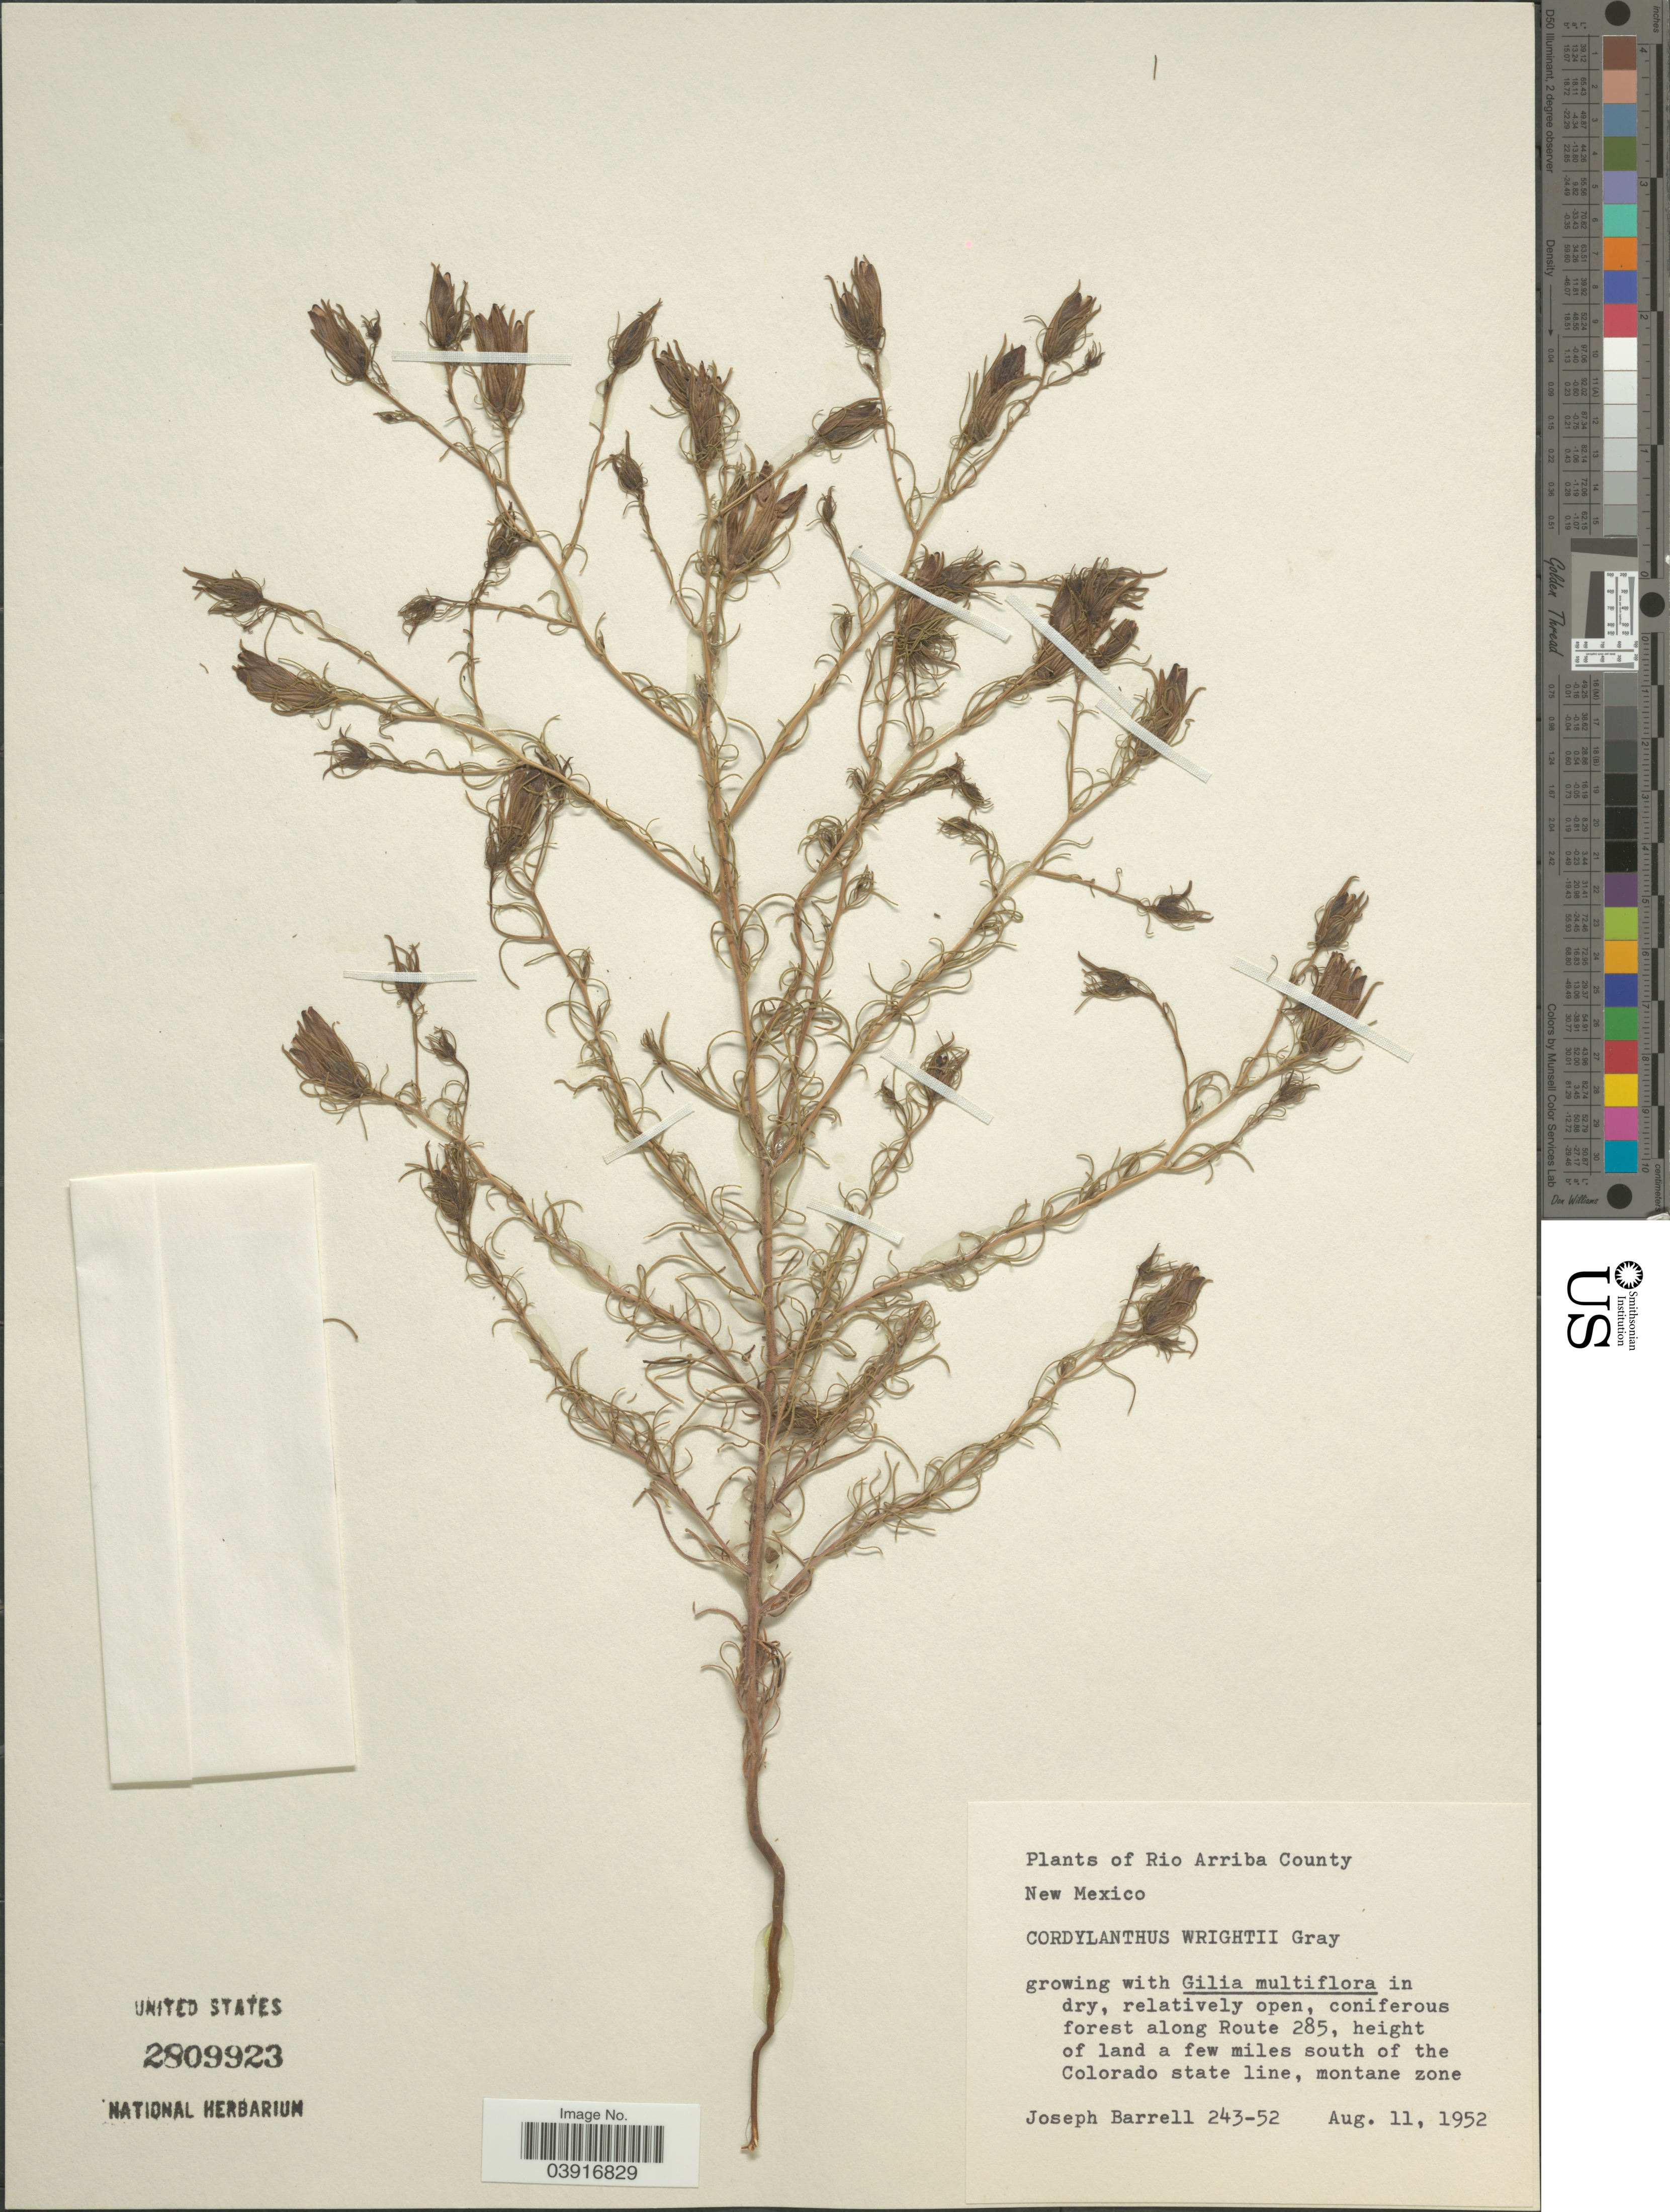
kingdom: Plantae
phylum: Tracheophyta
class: Magnoliopsida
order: Lamiales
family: Orobanchaceae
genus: Cordylanthus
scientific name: Cordylanthus wrightii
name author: A. Gray in Emory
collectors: J. Barrell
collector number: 243-52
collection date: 1952-08-11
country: United States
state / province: New Mexico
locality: Rio Arriba County. Coniferous forest along Route 285, height of land a few miles south of the Colorado state line, montane zone.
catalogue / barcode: US 2809923